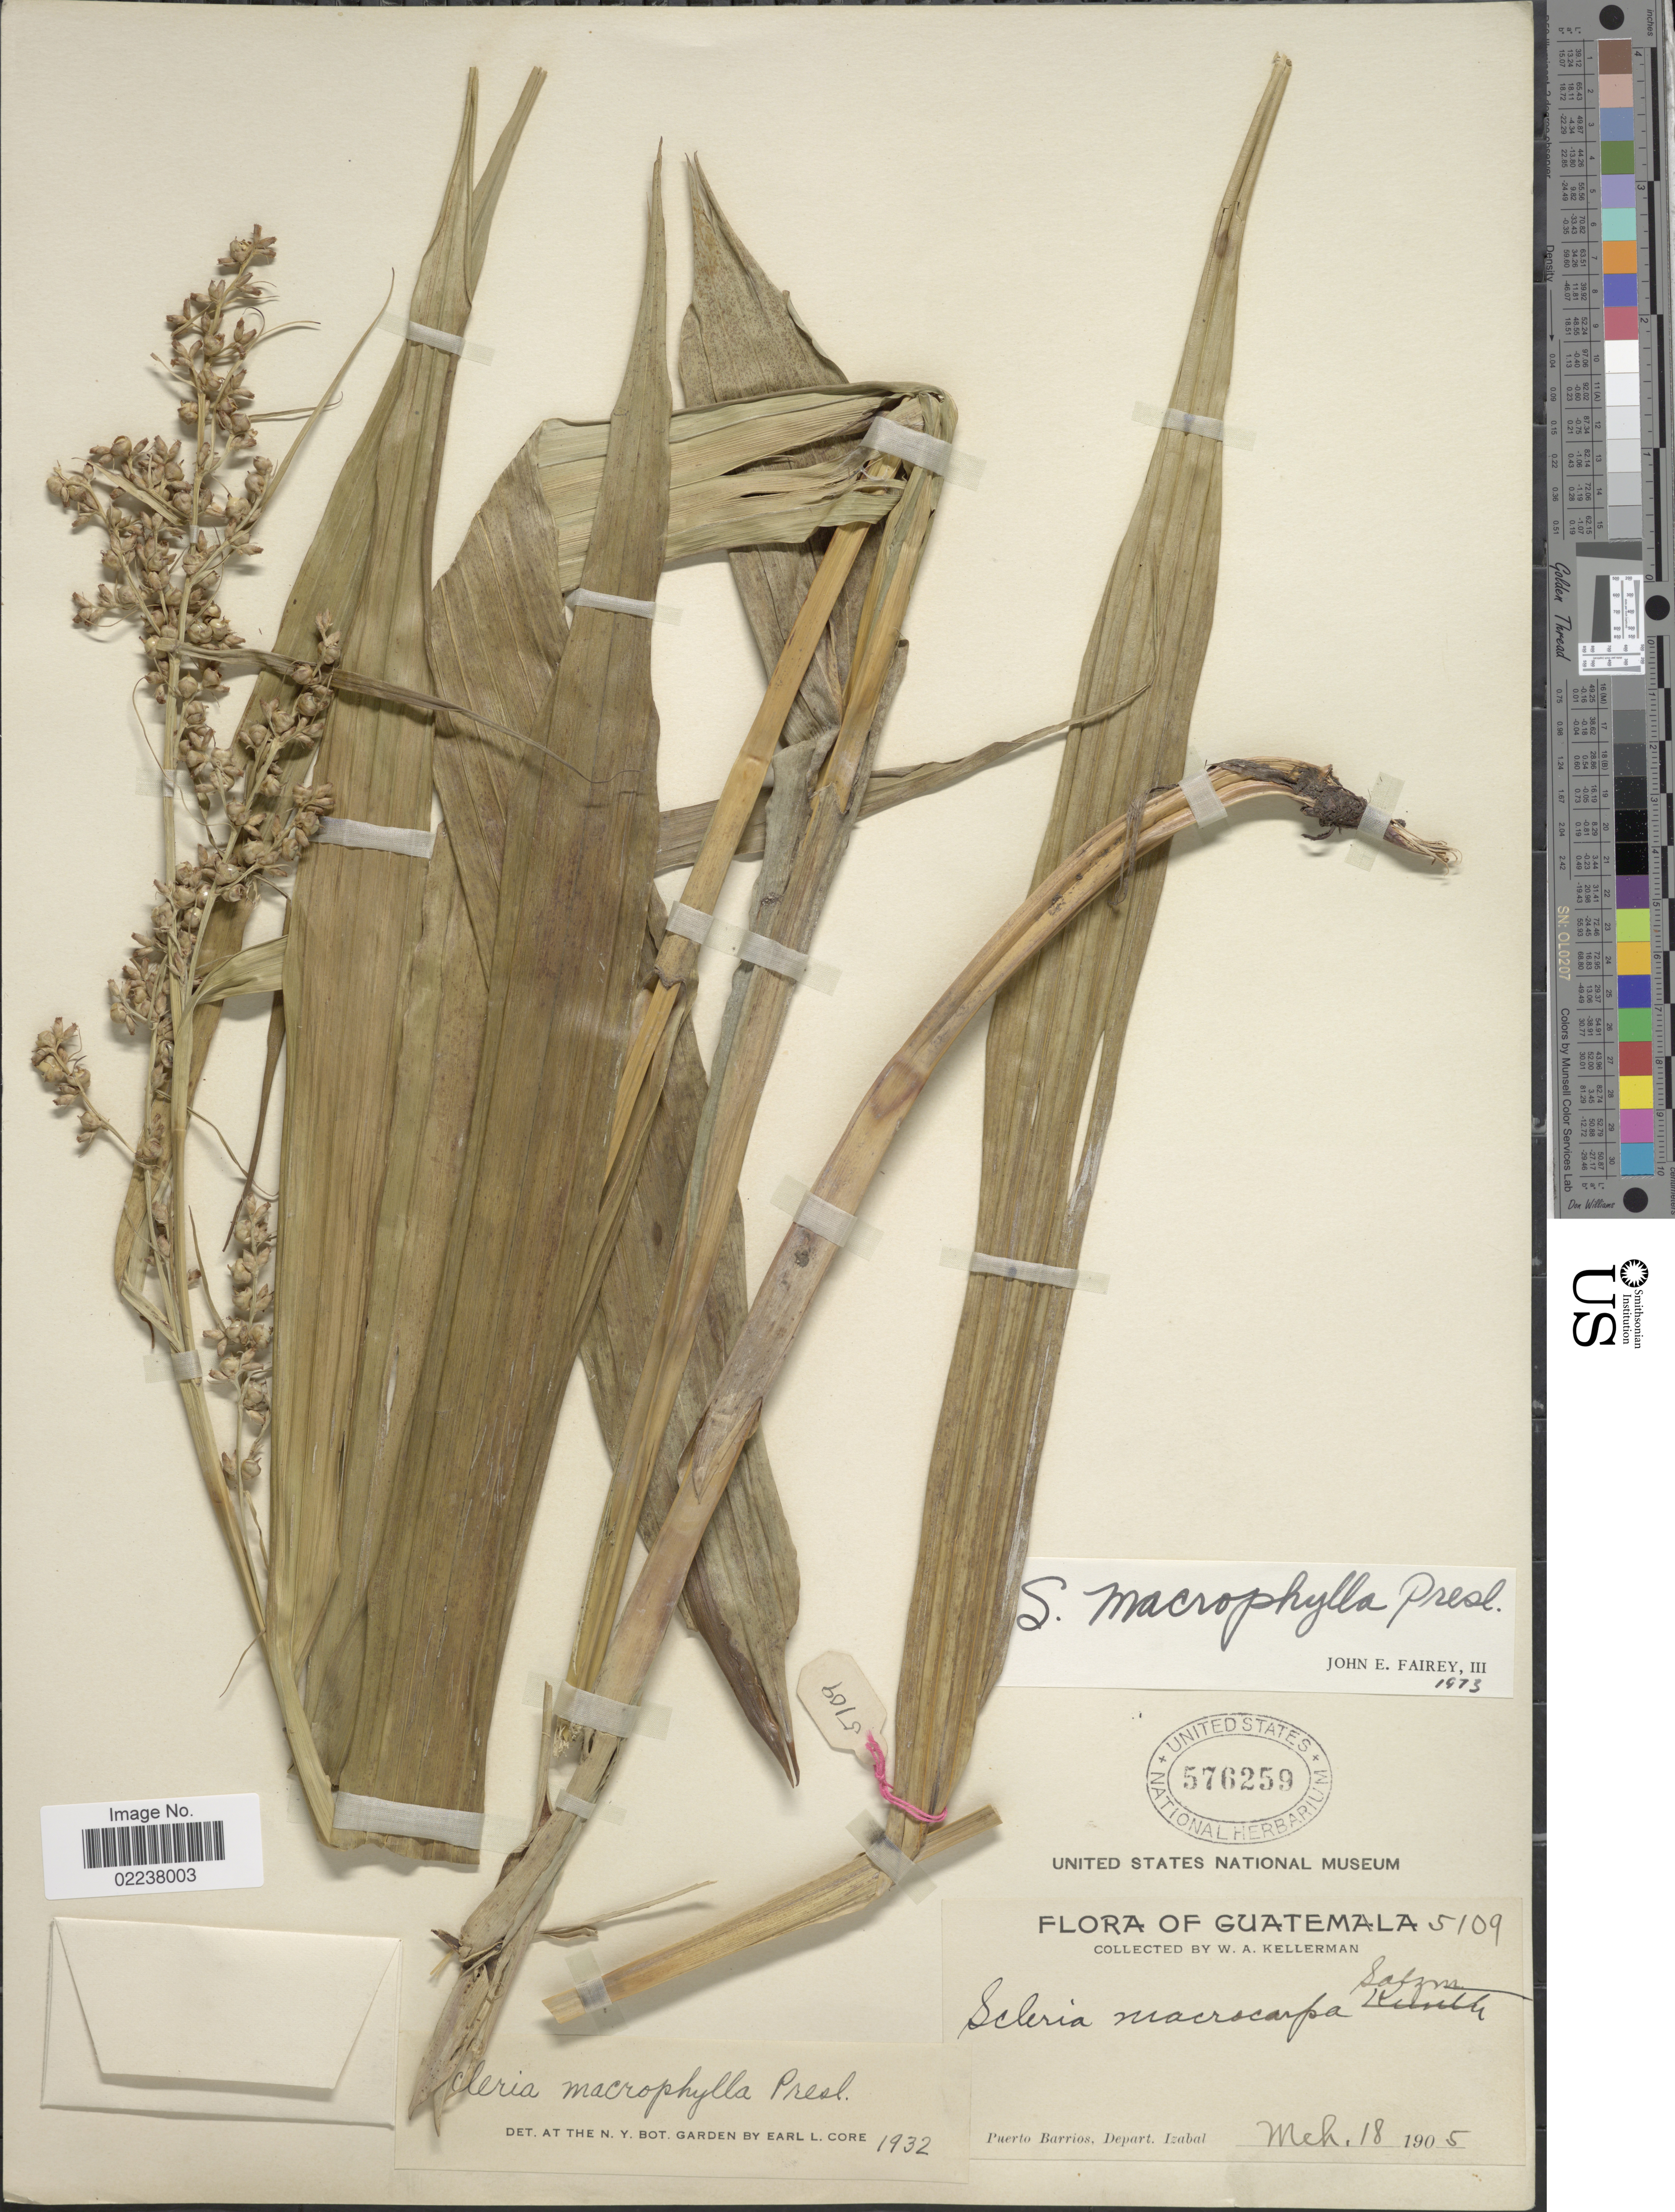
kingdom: Plantae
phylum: Tracheophyta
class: Liliopsida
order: Poales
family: Cyperaceae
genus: Scleria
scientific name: Scleria macrophylla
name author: J. Presl & C. Presl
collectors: W. Kellerman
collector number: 5109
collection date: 1905-03-18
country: Guatemala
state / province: Izabal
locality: Puerto Barrios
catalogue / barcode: US 576259